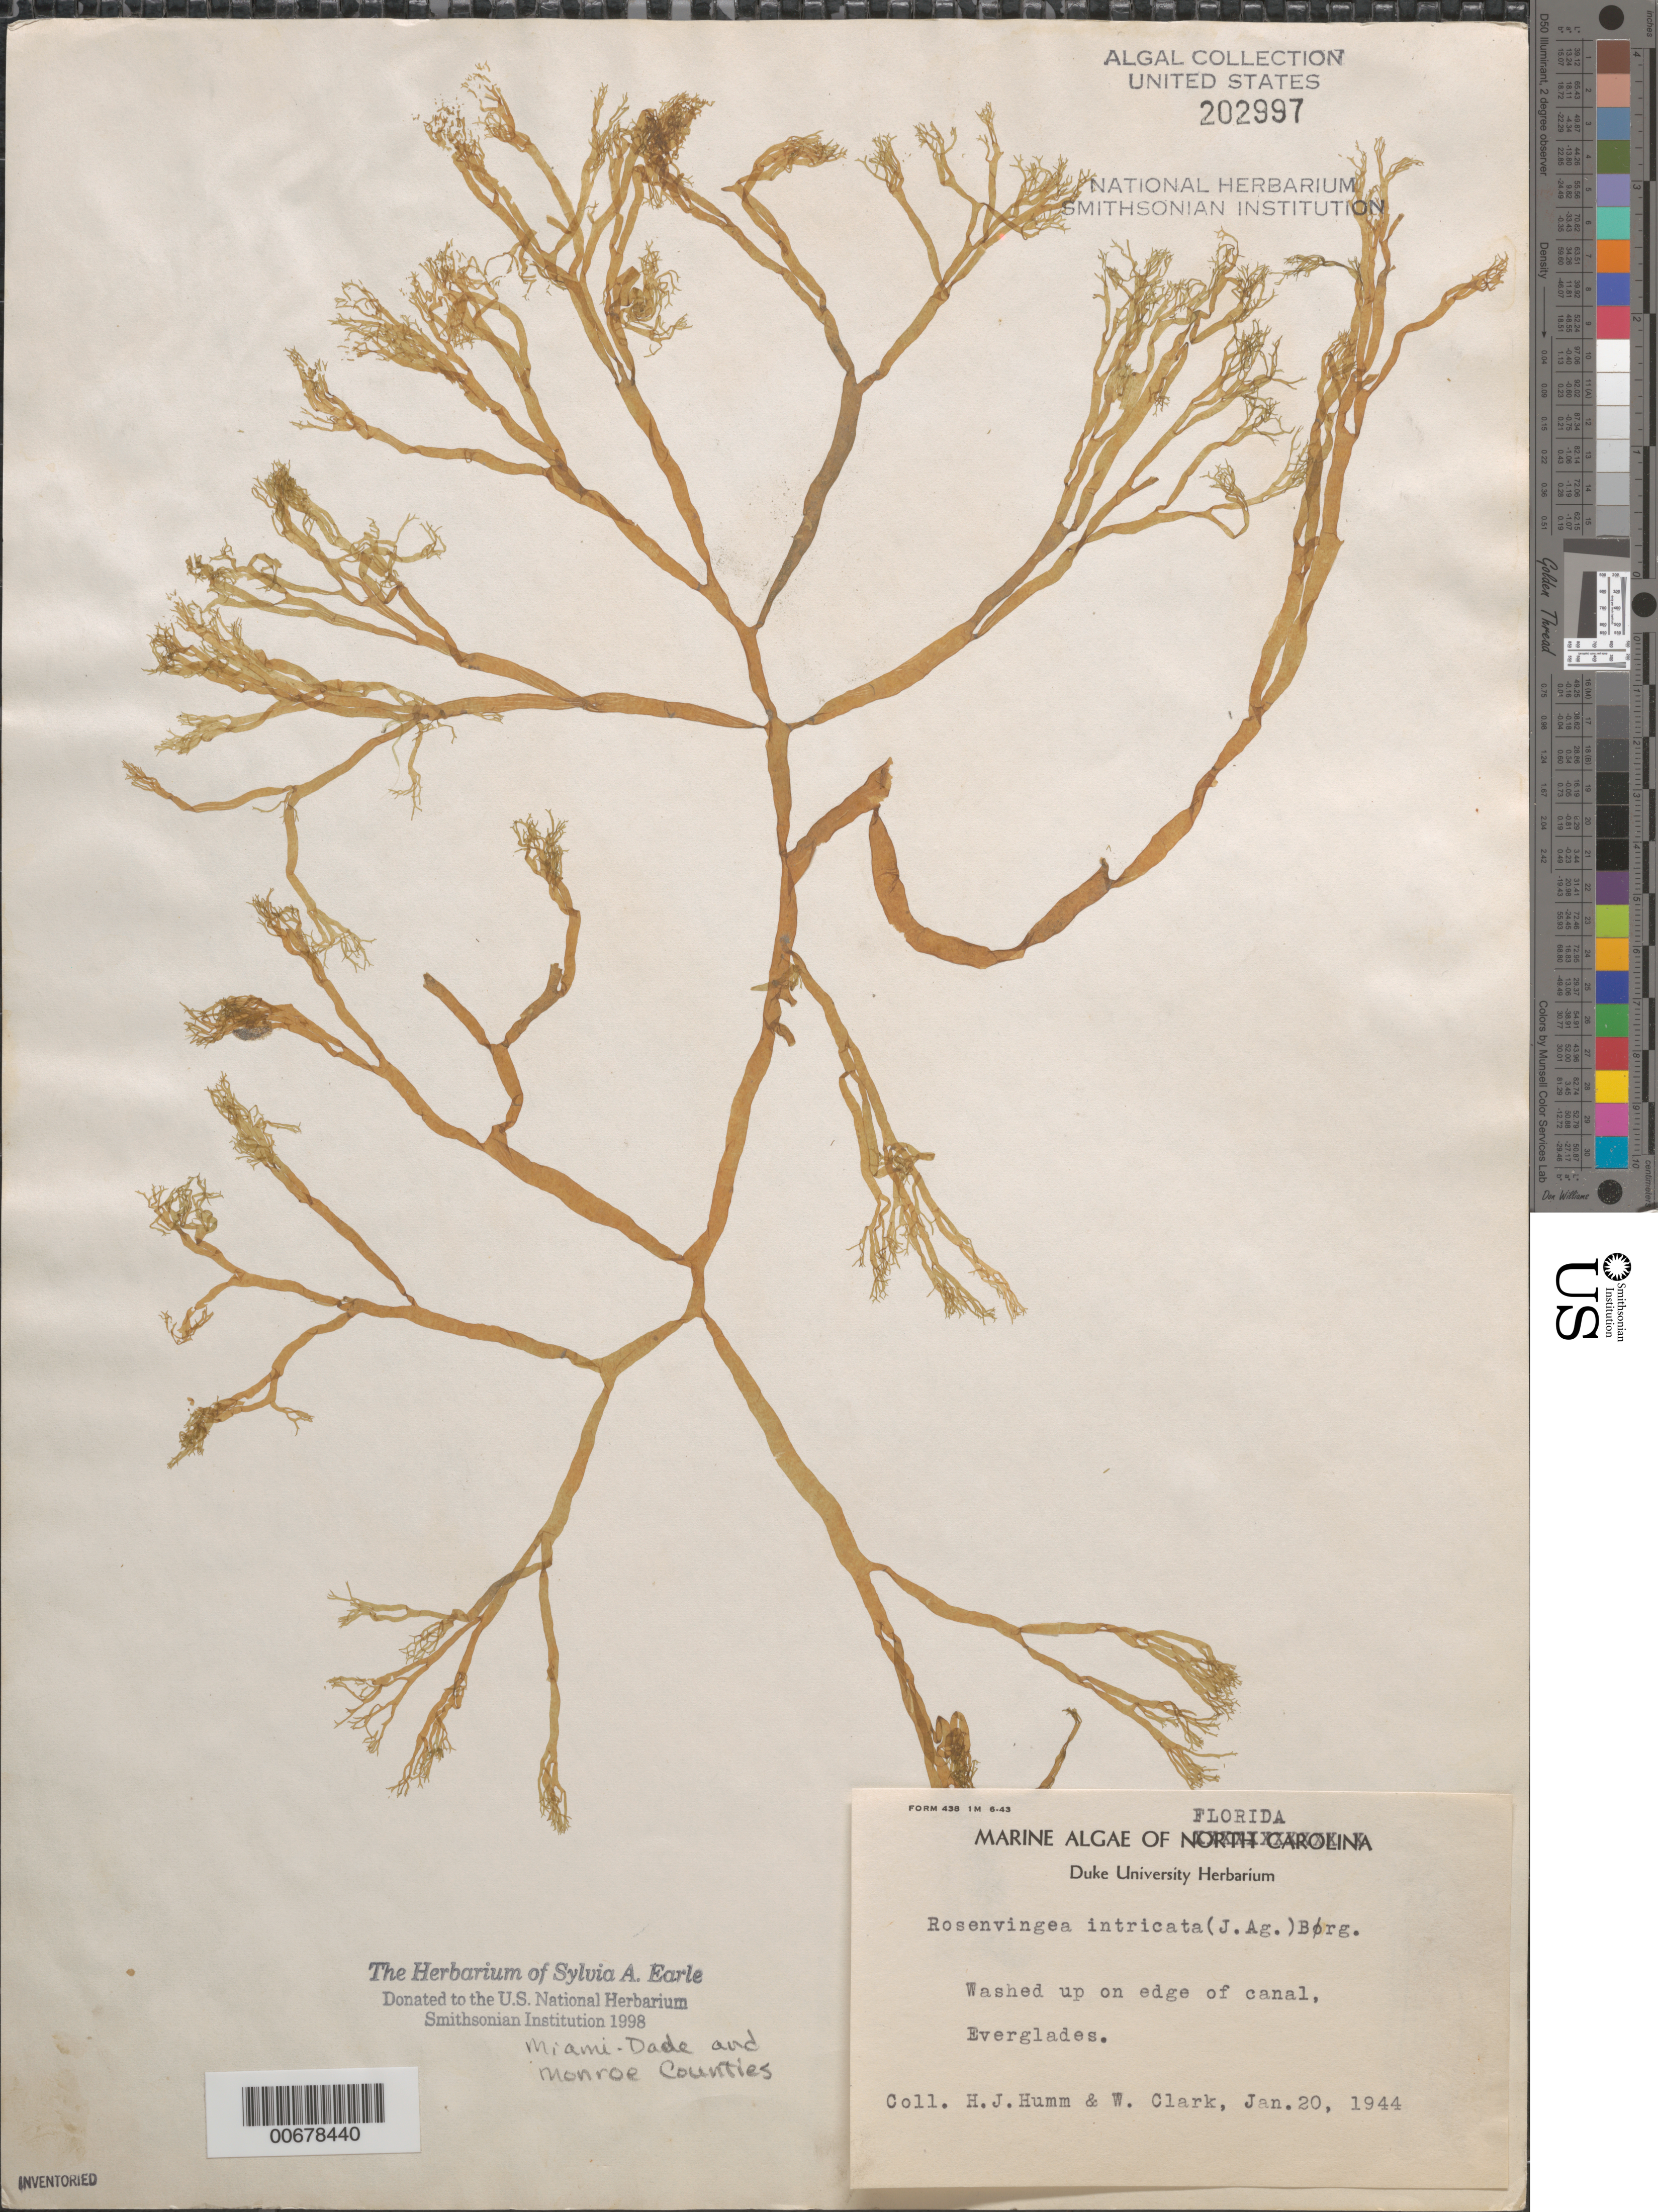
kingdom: Chromista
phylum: Ochrophyta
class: Phaeophyceae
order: Scytosiphonales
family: Scytosiphonaceae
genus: Rosenvingea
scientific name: Rosenvingea intricata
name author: (J. Agardh) Børgesen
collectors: H. J. Humm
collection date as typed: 20 Jan 1944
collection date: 1944-01-20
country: United States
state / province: Florida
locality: Everglades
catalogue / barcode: US 202997